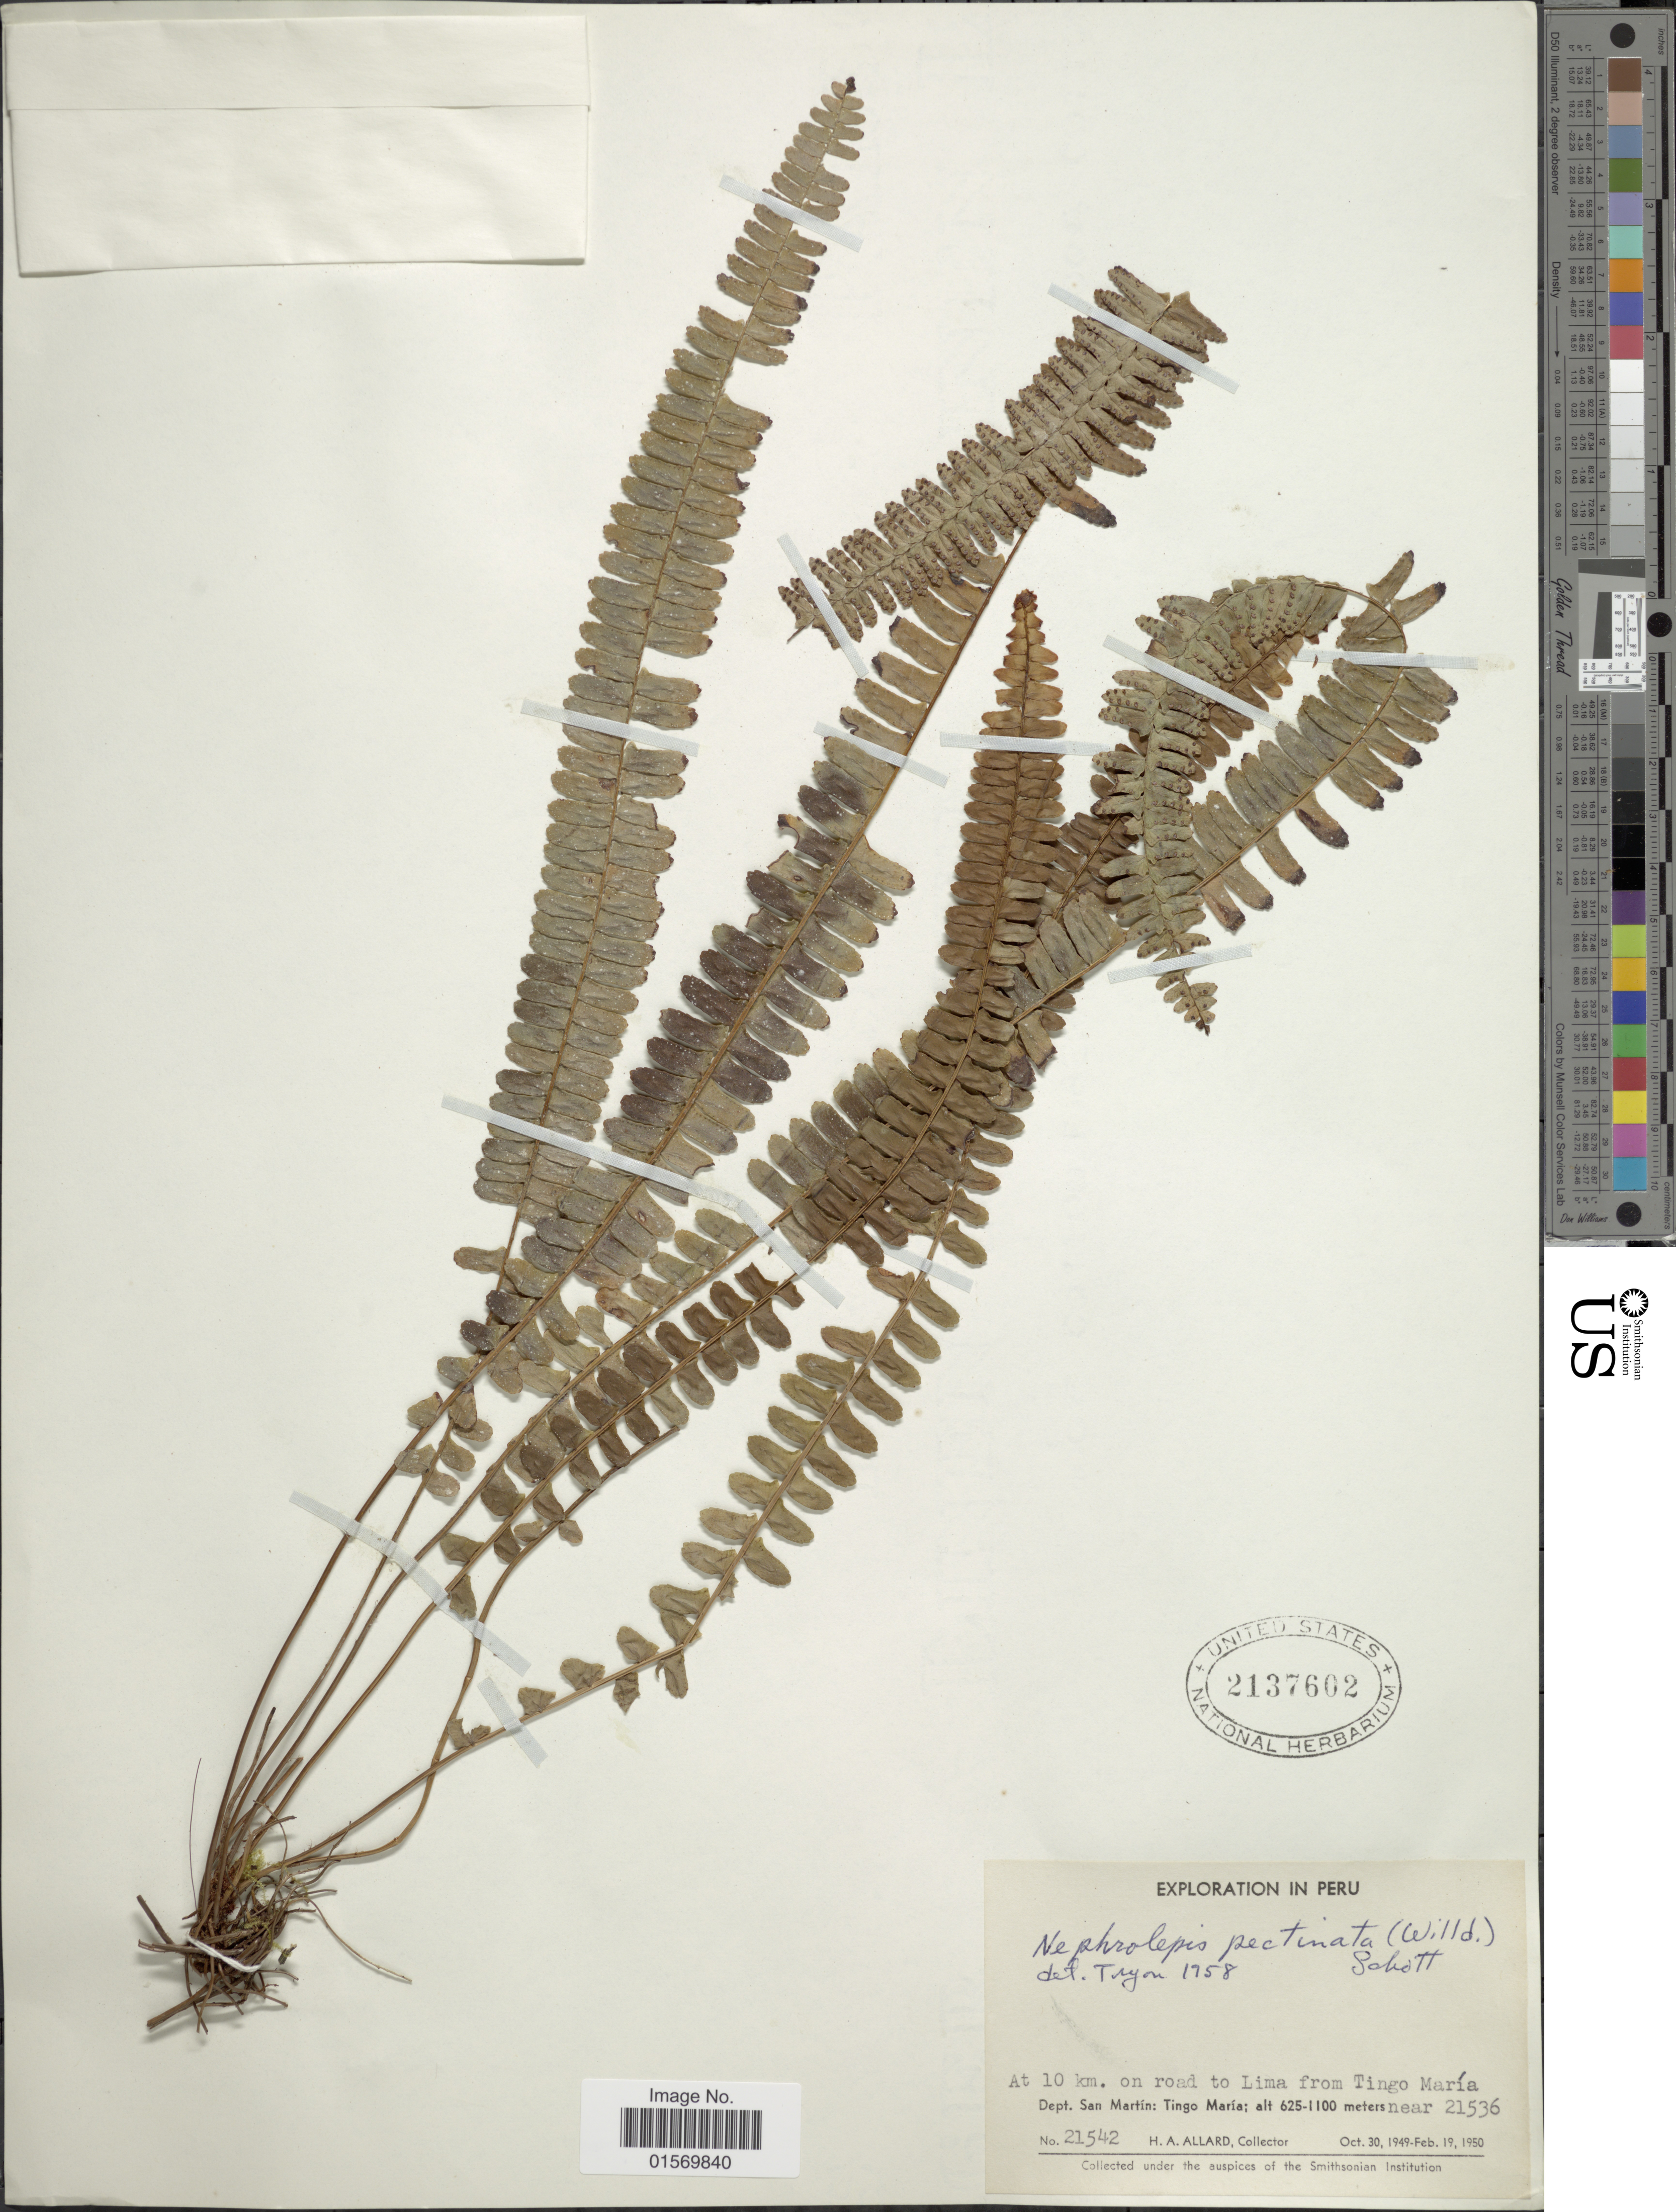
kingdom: Plantae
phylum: Tracheophyta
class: Polypodiopsida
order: Polypodiales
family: Nephrolepidaceae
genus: Nephrolepis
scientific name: Nephrolepis pectinata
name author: (Willd.) Schott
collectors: H. A. Allard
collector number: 21542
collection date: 1949-10-30/1950-02-19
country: Peru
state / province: San Martín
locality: At 10 km. on road to Lima from Tingo Maria, Tingo Maria near 21536.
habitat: on road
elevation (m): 625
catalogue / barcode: US 2137602